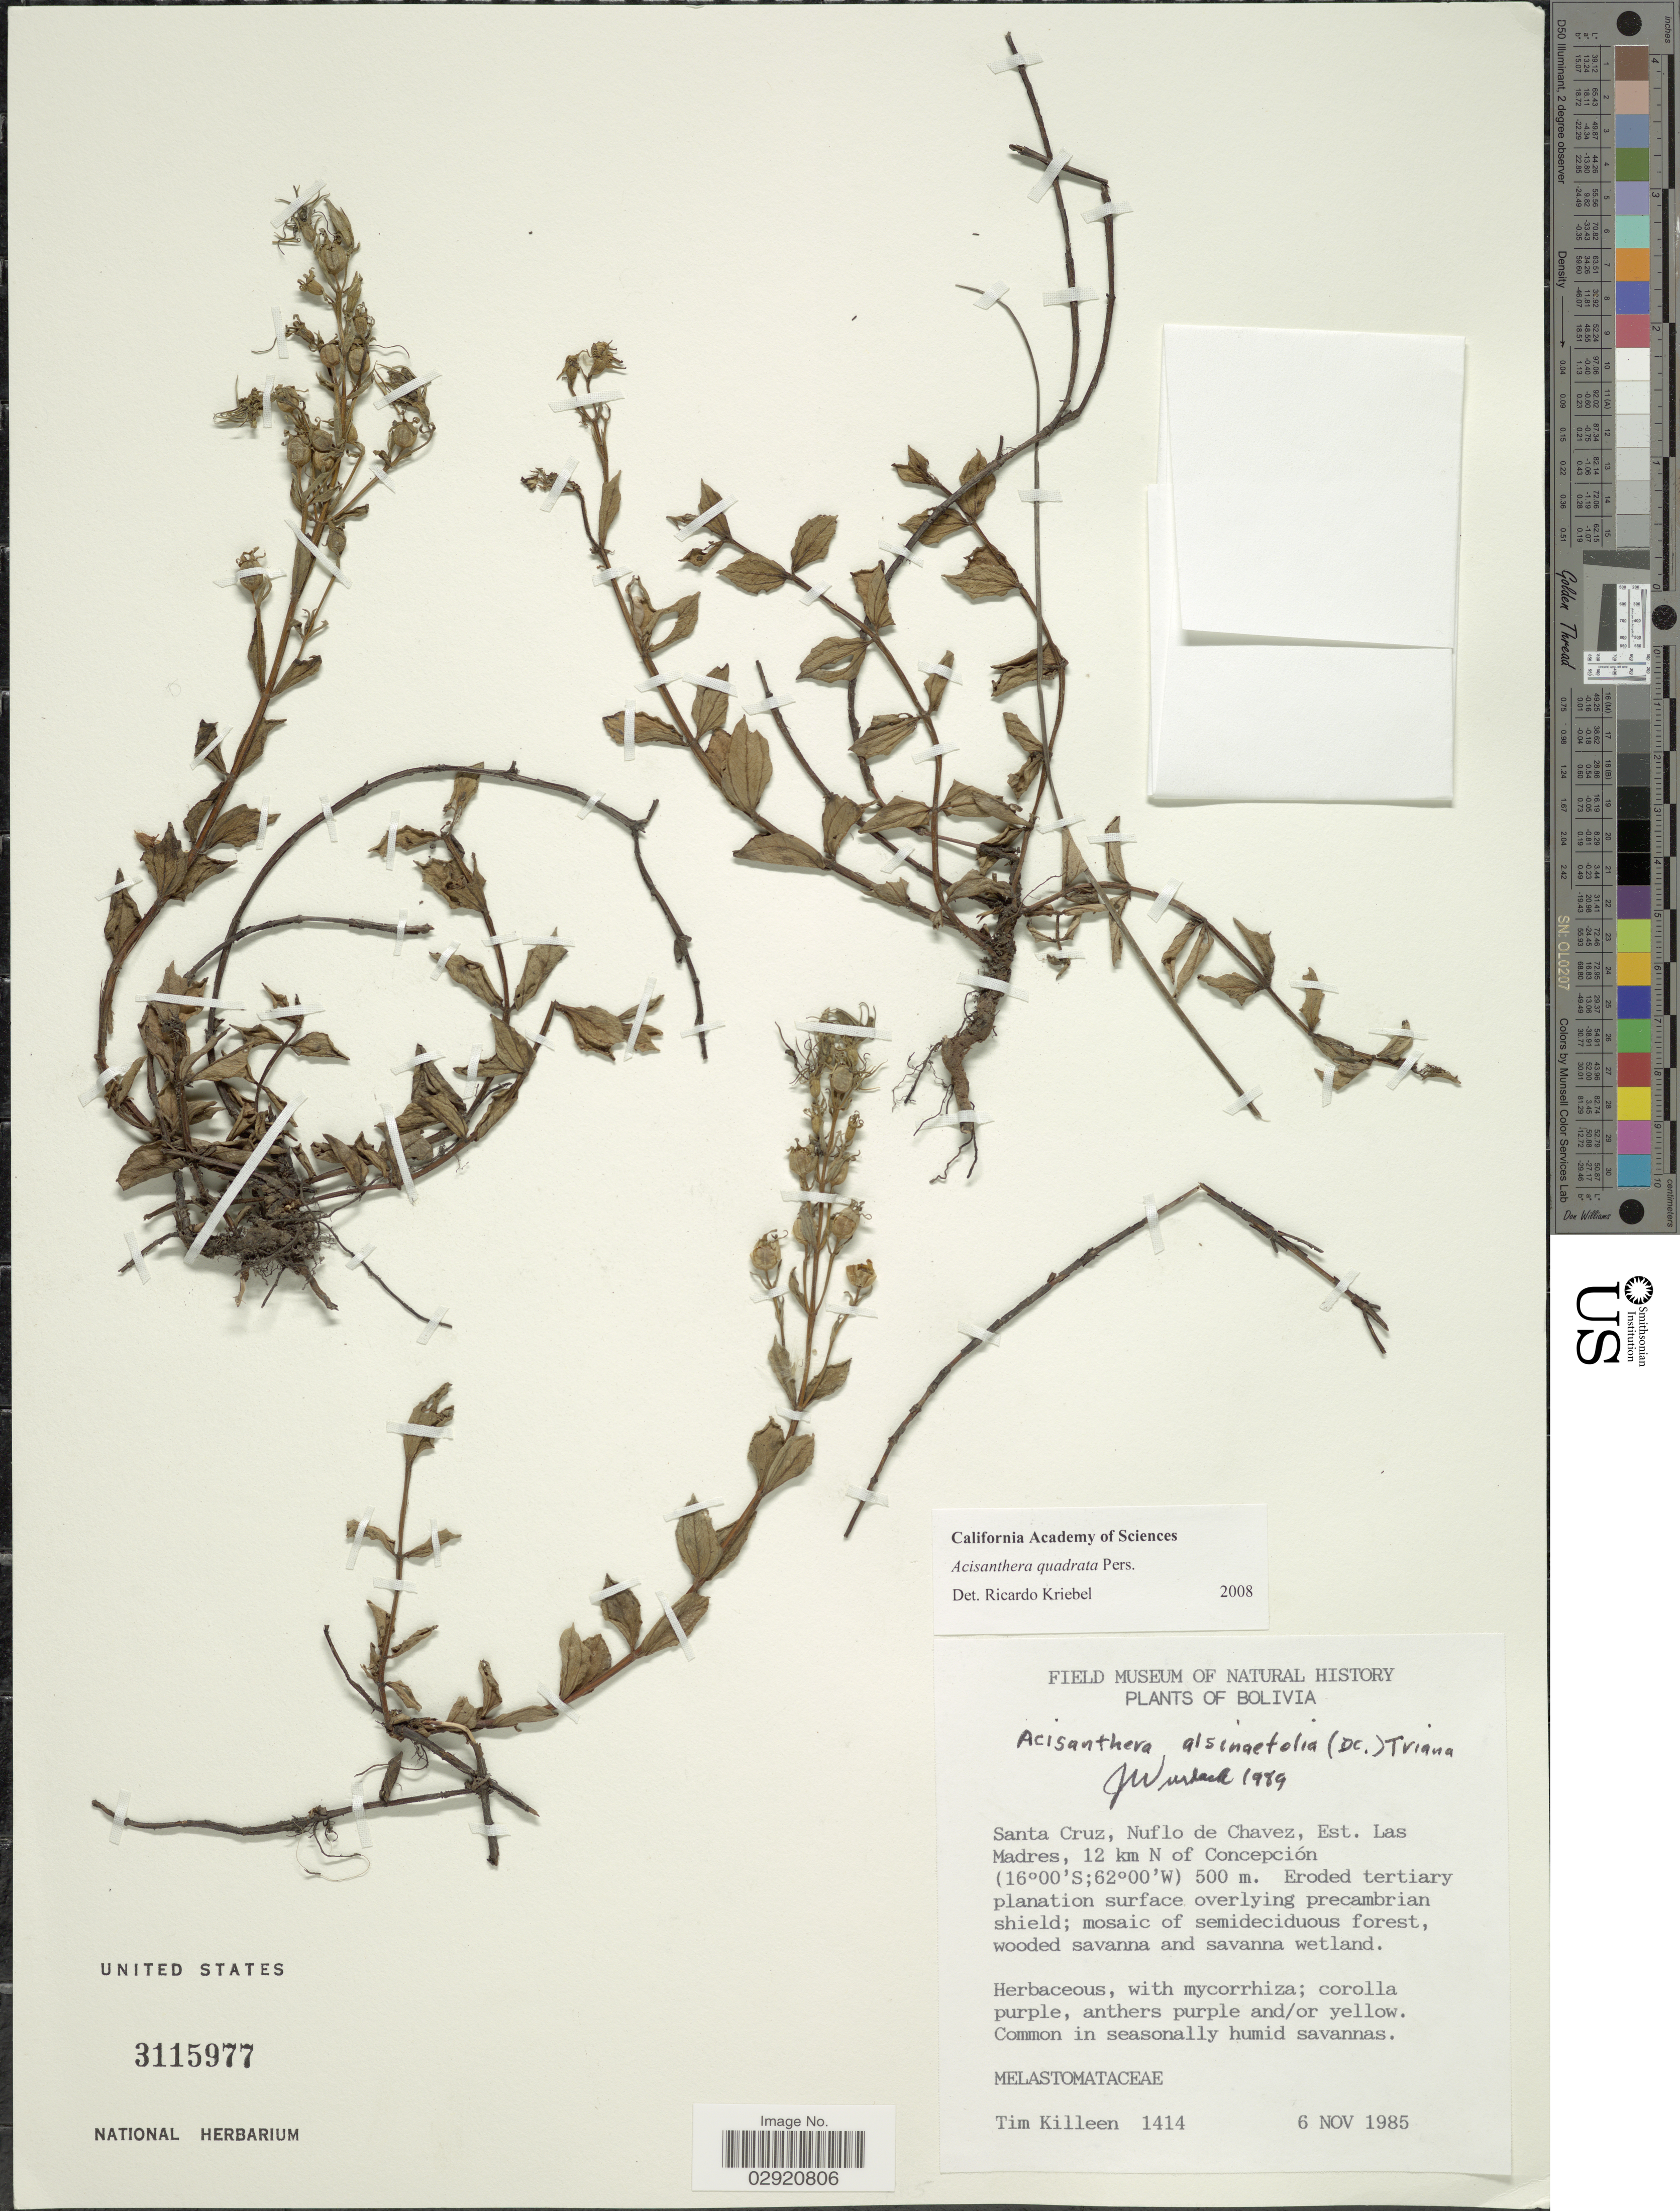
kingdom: Plantae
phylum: Tracheophyta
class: Magnoliopsida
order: Myrtales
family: Melastomataceae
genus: Acisanthera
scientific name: Acisanthera alsinefolia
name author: (DC.) Triana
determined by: Nunes da Silva, Diego, (RB), Jardim Botanico do Rio de Janeiro - Herbario (BRAZIL)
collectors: T. J. Killeen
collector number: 1414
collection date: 1985-11-06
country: Bolivia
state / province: Santa Cruz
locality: Nuflo de Chavez, Est. Las Madres, 12 km N of Concepción.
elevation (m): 500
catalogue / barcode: US 3115977